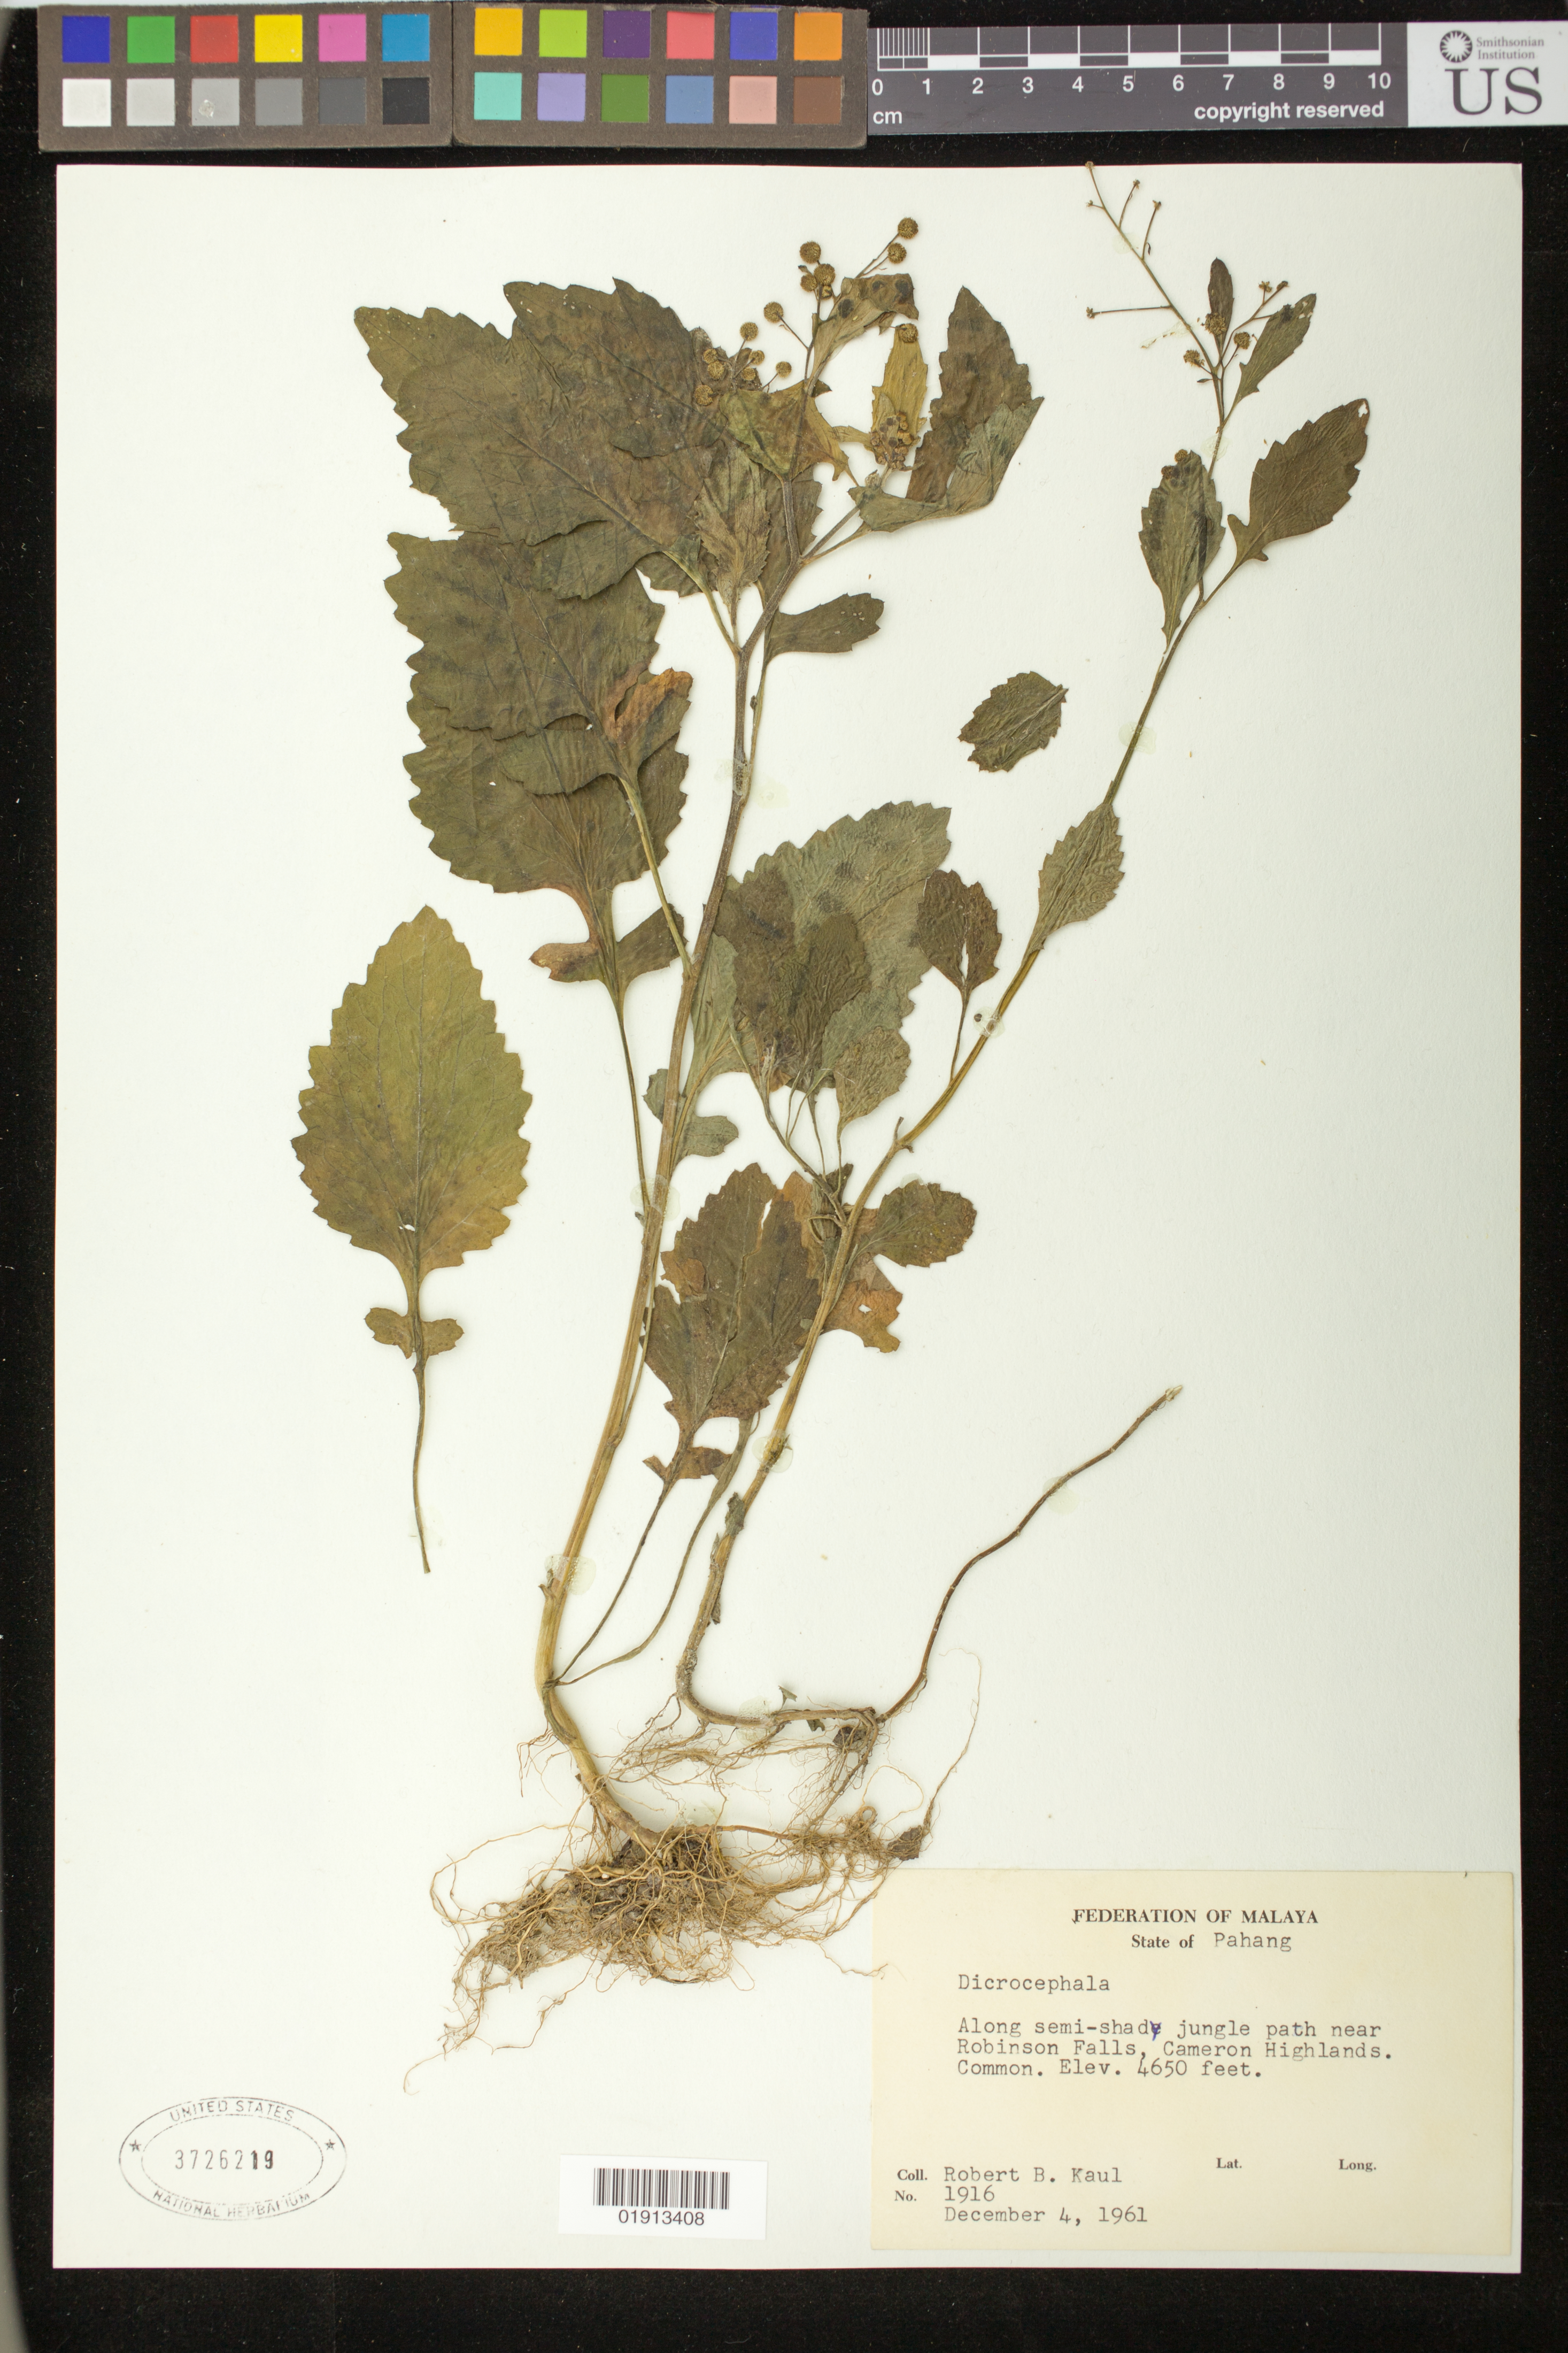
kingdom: Plantae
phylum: Tracheophyta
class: Magnoliopsida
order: Asterales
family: Asteraceae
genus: Dichrocephala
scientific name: Dichrocephala sp.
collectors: R. Kaul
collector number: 1916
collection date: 1961-12-04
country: Malaysia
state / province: Pahang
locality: Near Robinson Falls, Cameron Highlands.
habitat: Along semi-shade jungle path.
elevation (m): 1417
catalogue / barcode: US 3726219